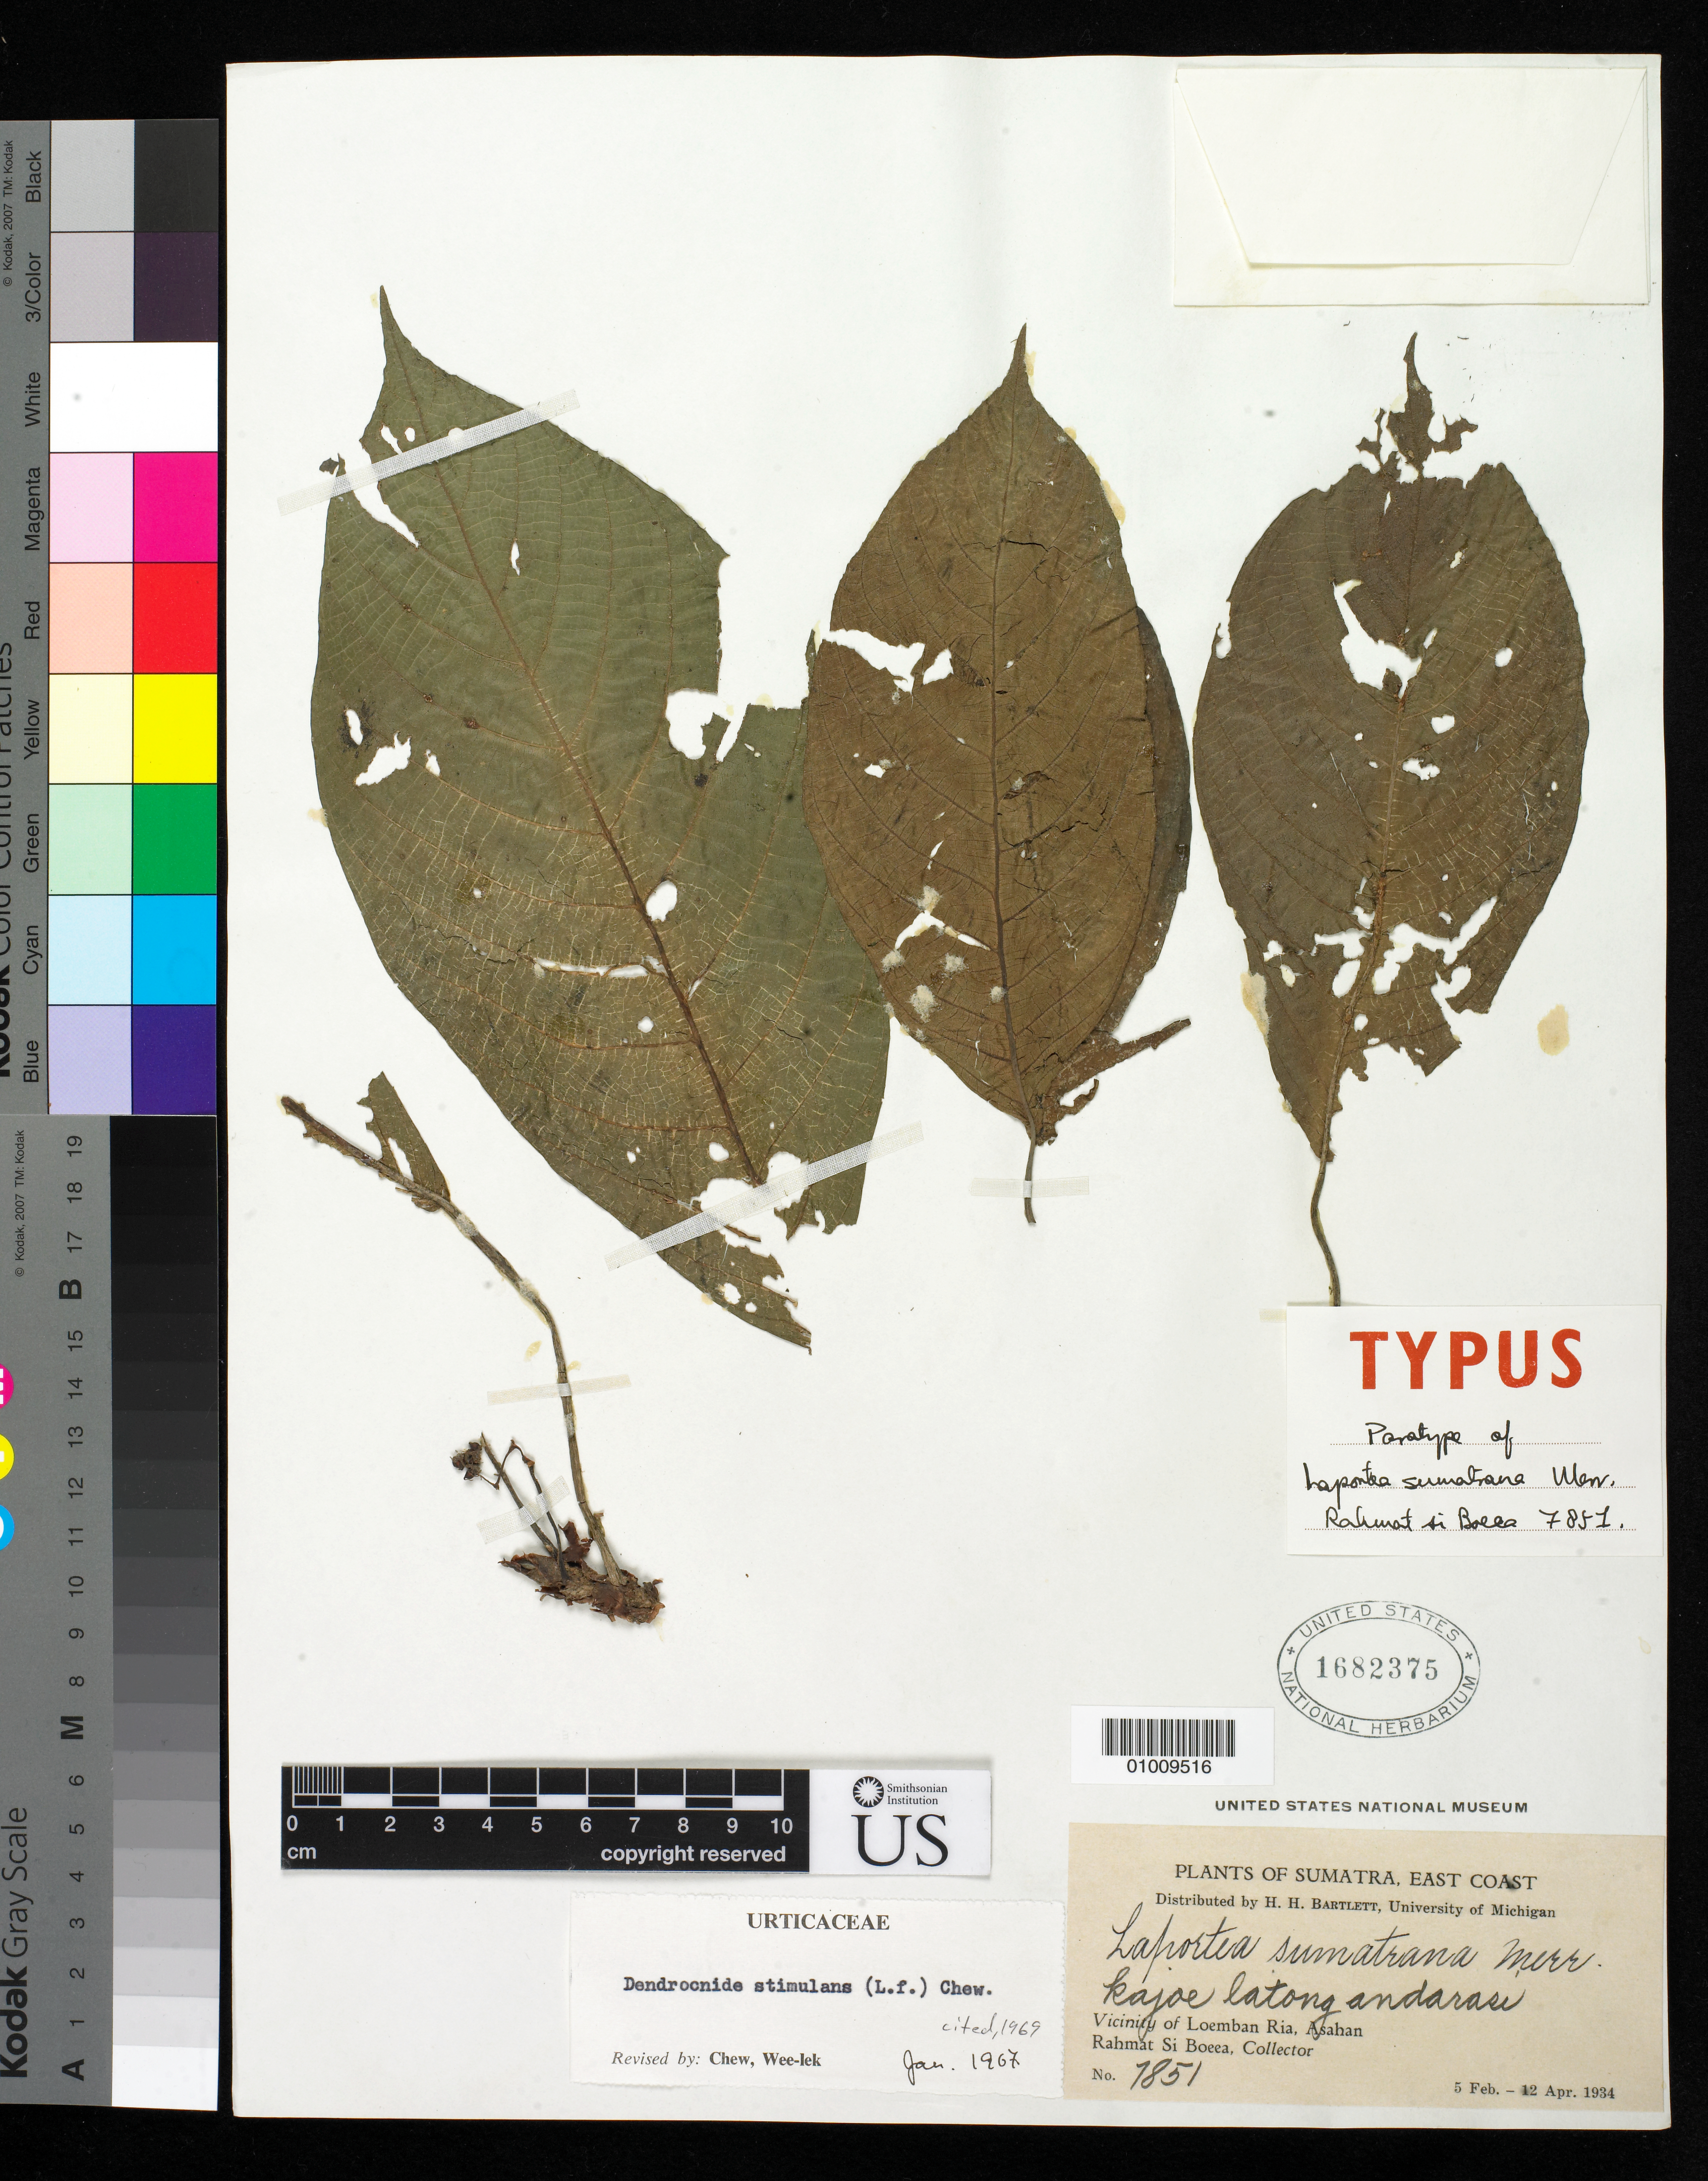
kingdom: Plantae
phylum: Tracheophyta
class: Magnoliopsida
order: Rosales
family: Urticaceae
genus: Dendrocnide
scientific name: Dendrocnide stimulans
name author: (L. f.) Chew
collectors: Rahmat Si Boeea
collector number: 1851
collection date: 1934-02-05/1934-04-12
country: Indonesia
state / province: Sumatra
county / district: Sumatera Utara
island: Sumatra I.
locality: (East Coast) Asahan, vicinity of Loemban Ria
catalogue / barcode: US 1682375